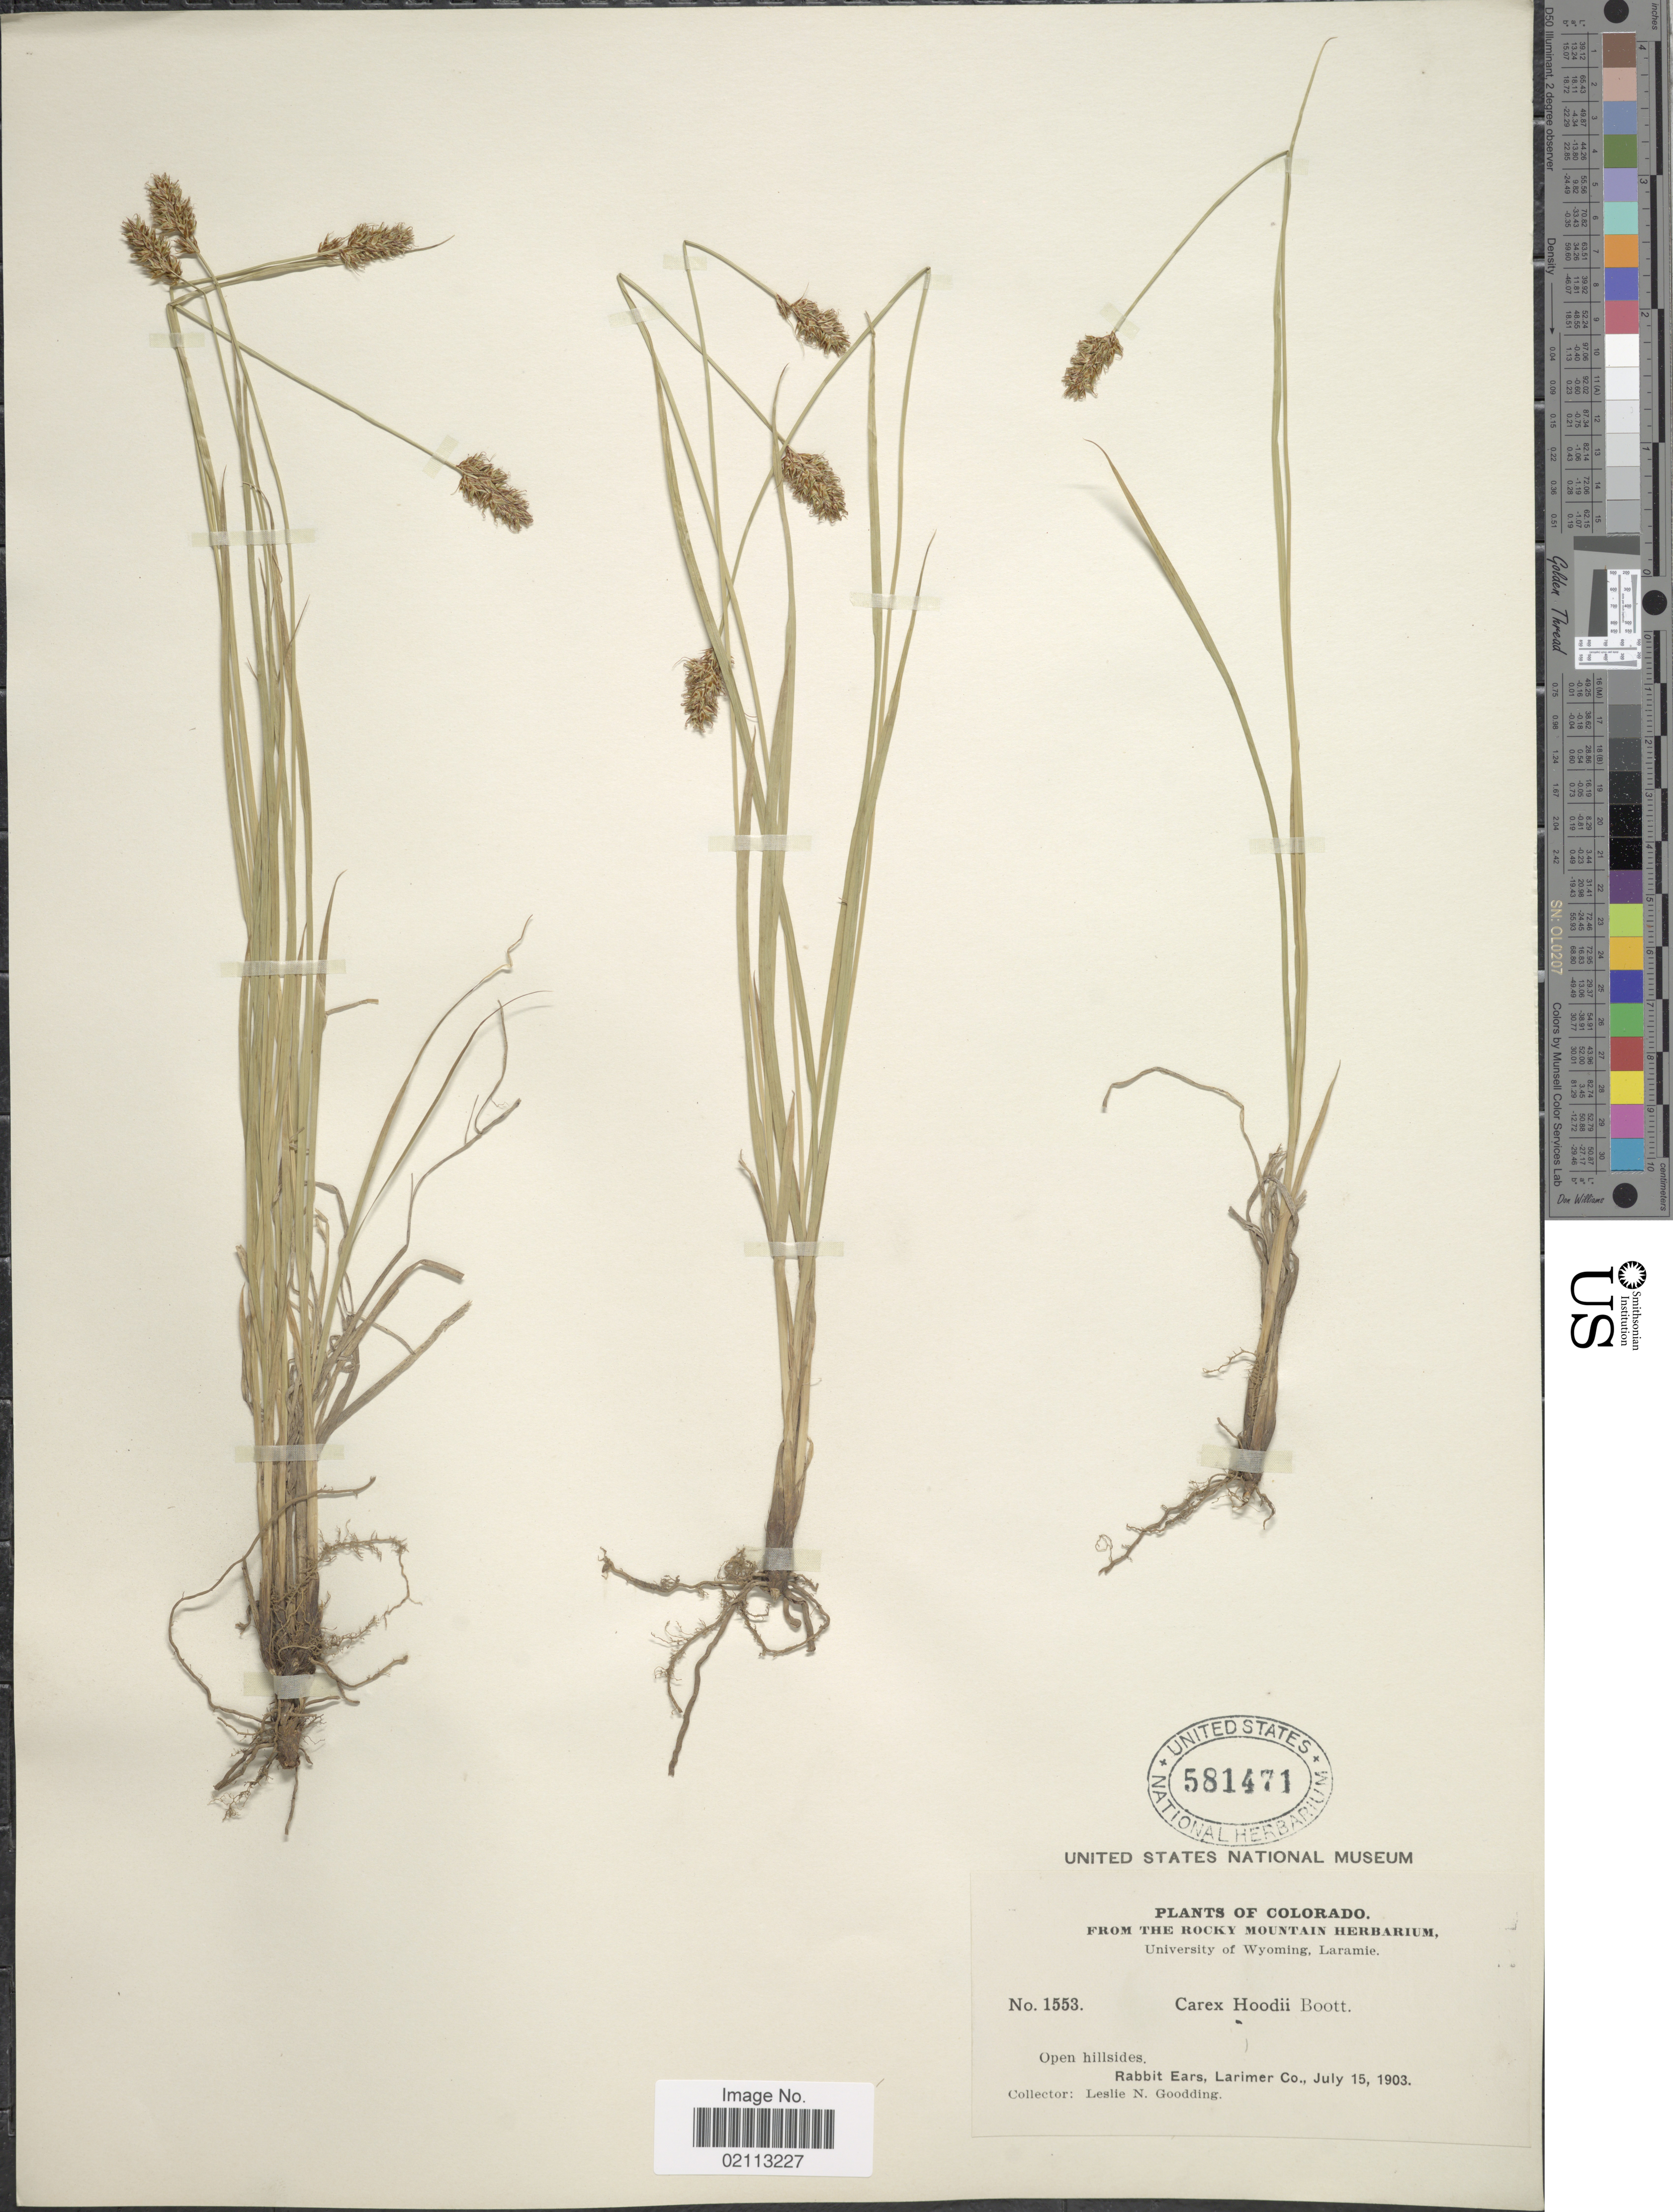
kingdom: Plantae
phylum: Tracheophyta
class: Liliopsida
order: Poales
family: Cyperaceae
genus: Carex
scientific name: Carex hoodii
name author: Boott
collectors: L. N. Goodding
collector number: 1553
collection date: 1903-07-15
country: United States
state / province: Colorado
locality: Rabbit Ears, Larimer Co.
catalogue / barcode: US 581471